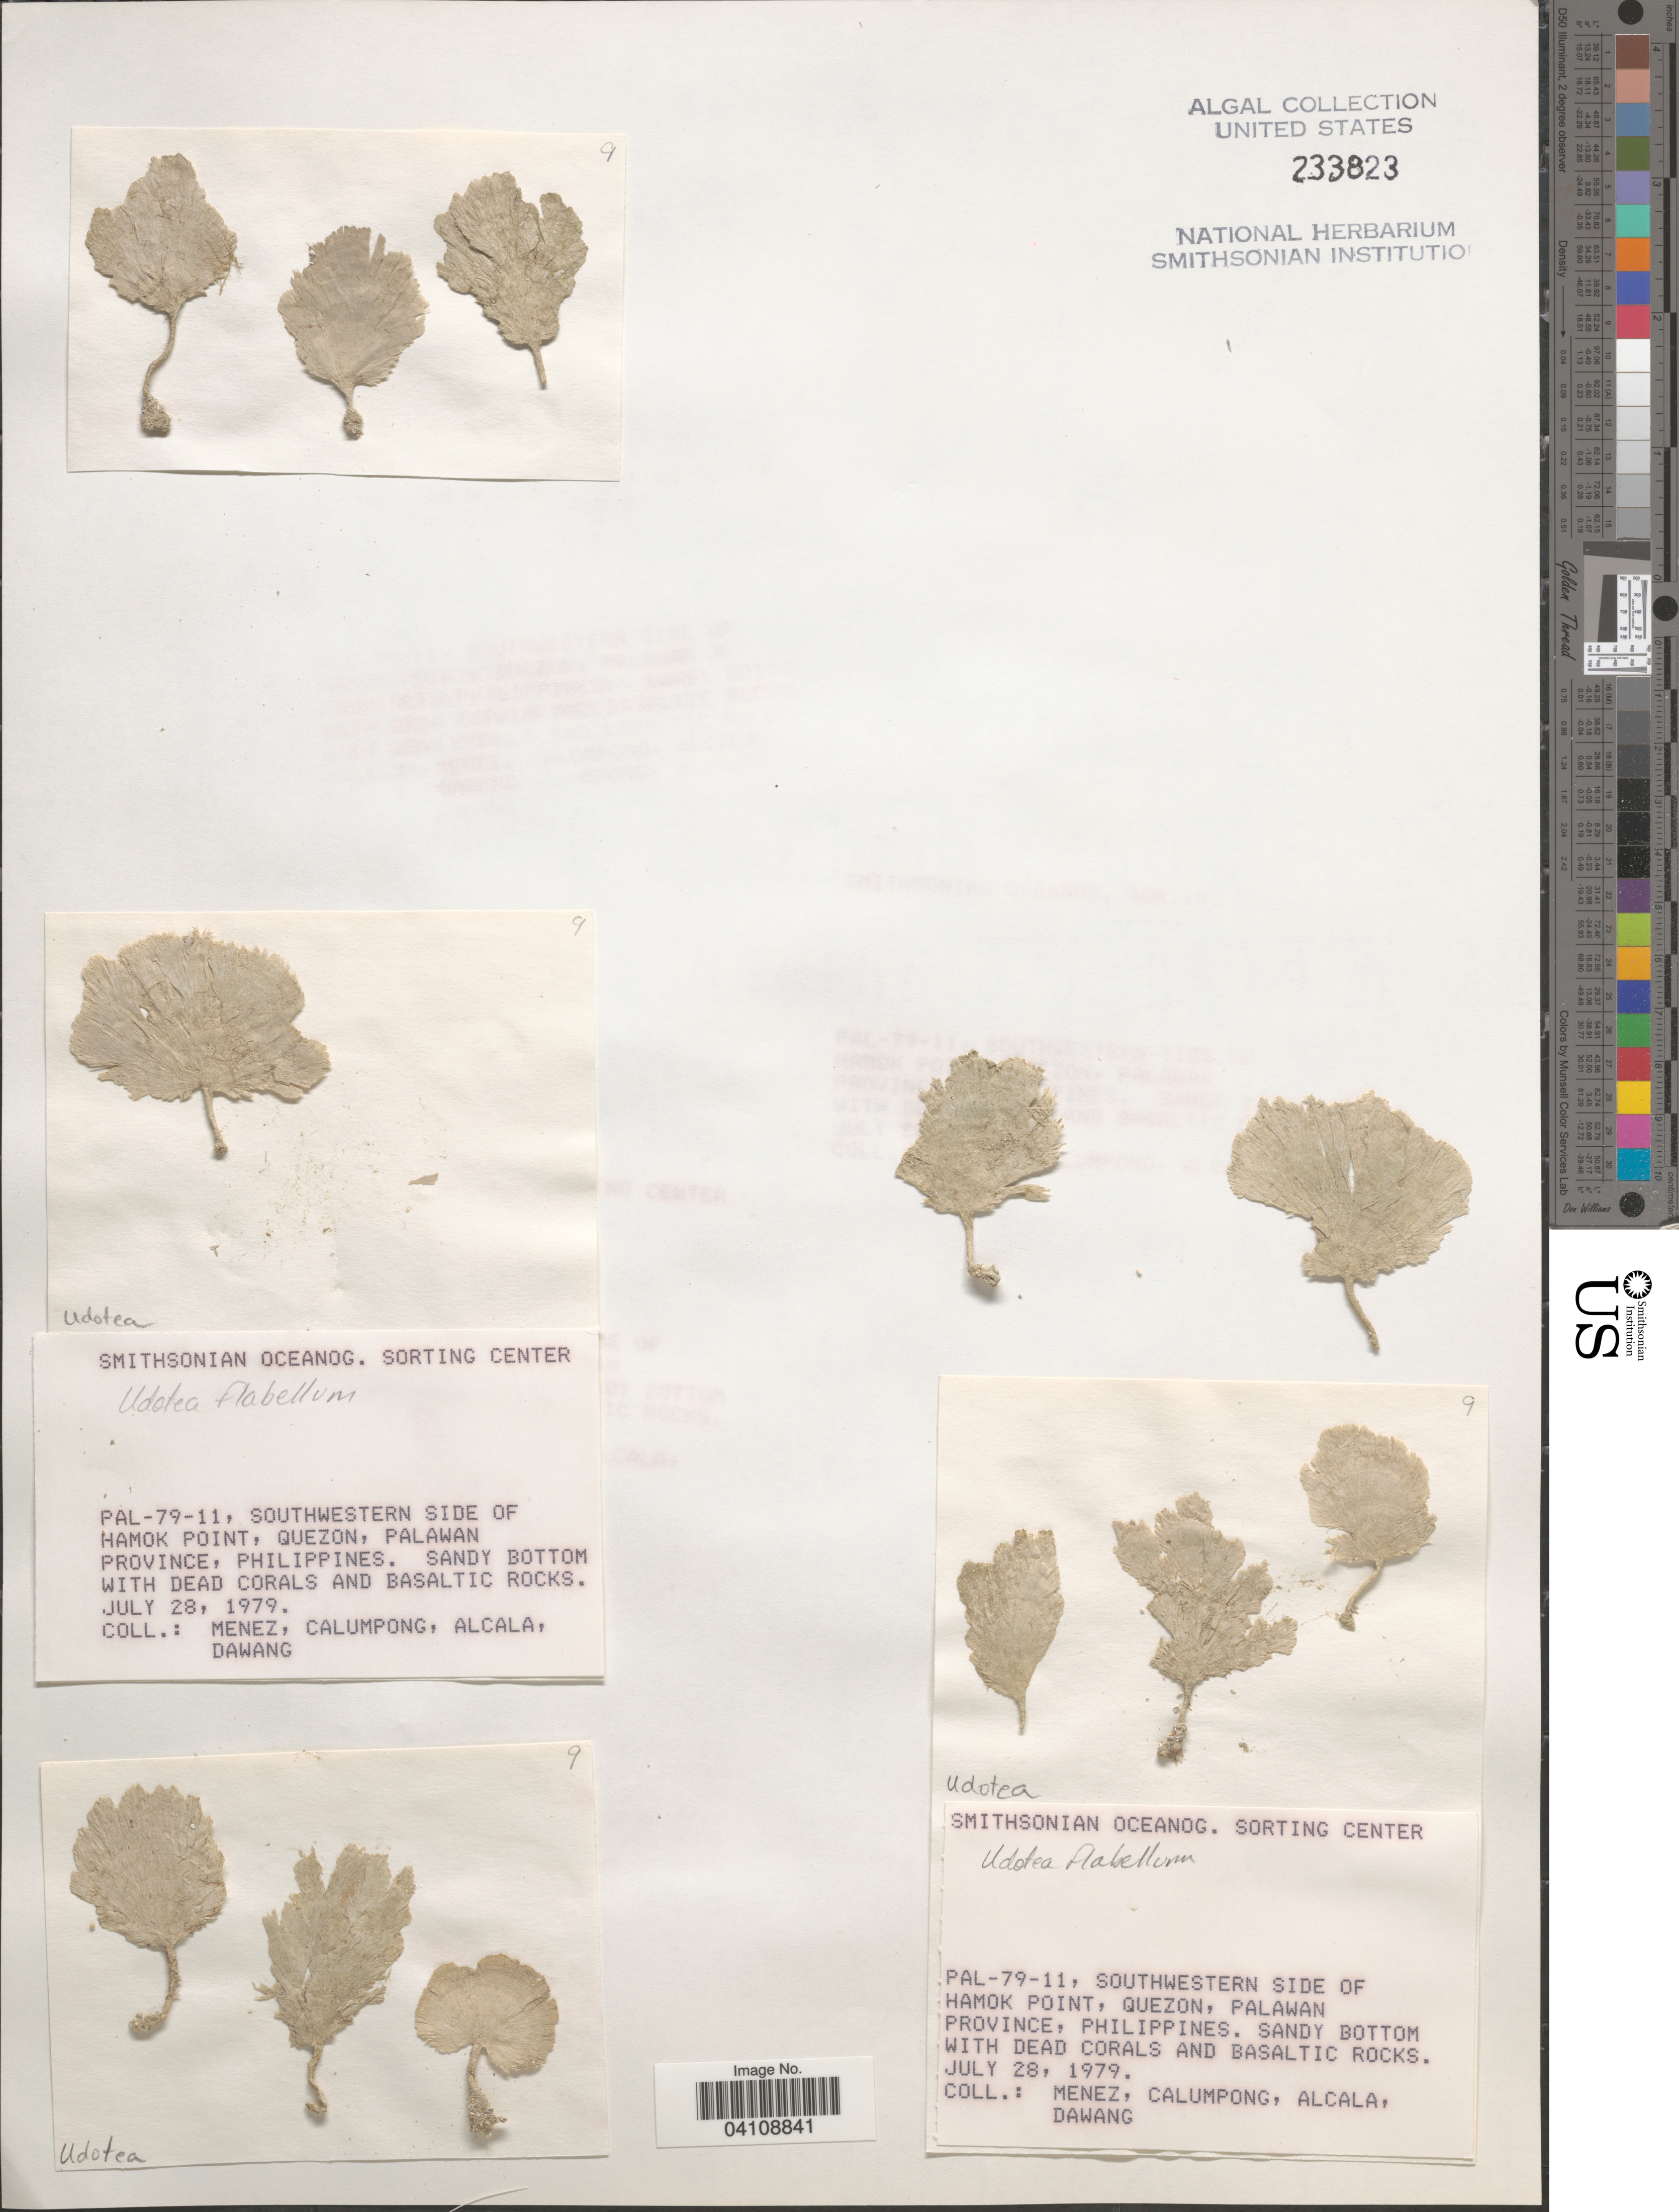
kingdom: Plantae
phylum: Chlorophyta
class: Ulvophyceae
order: Bryopsidales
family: Udoteaceae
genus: Udotea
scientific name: Udotea flabellum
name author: (J. Ellis & Sol.) M. Howe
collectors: Menez, Calumpong, Alcala & Dawang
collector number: PAL-79-11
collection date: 1979-07-28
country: Philippines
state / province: Mimaropa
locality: Southwestern side of Hamok Point, Quezon, Palawan Province.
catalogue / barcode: US 233823